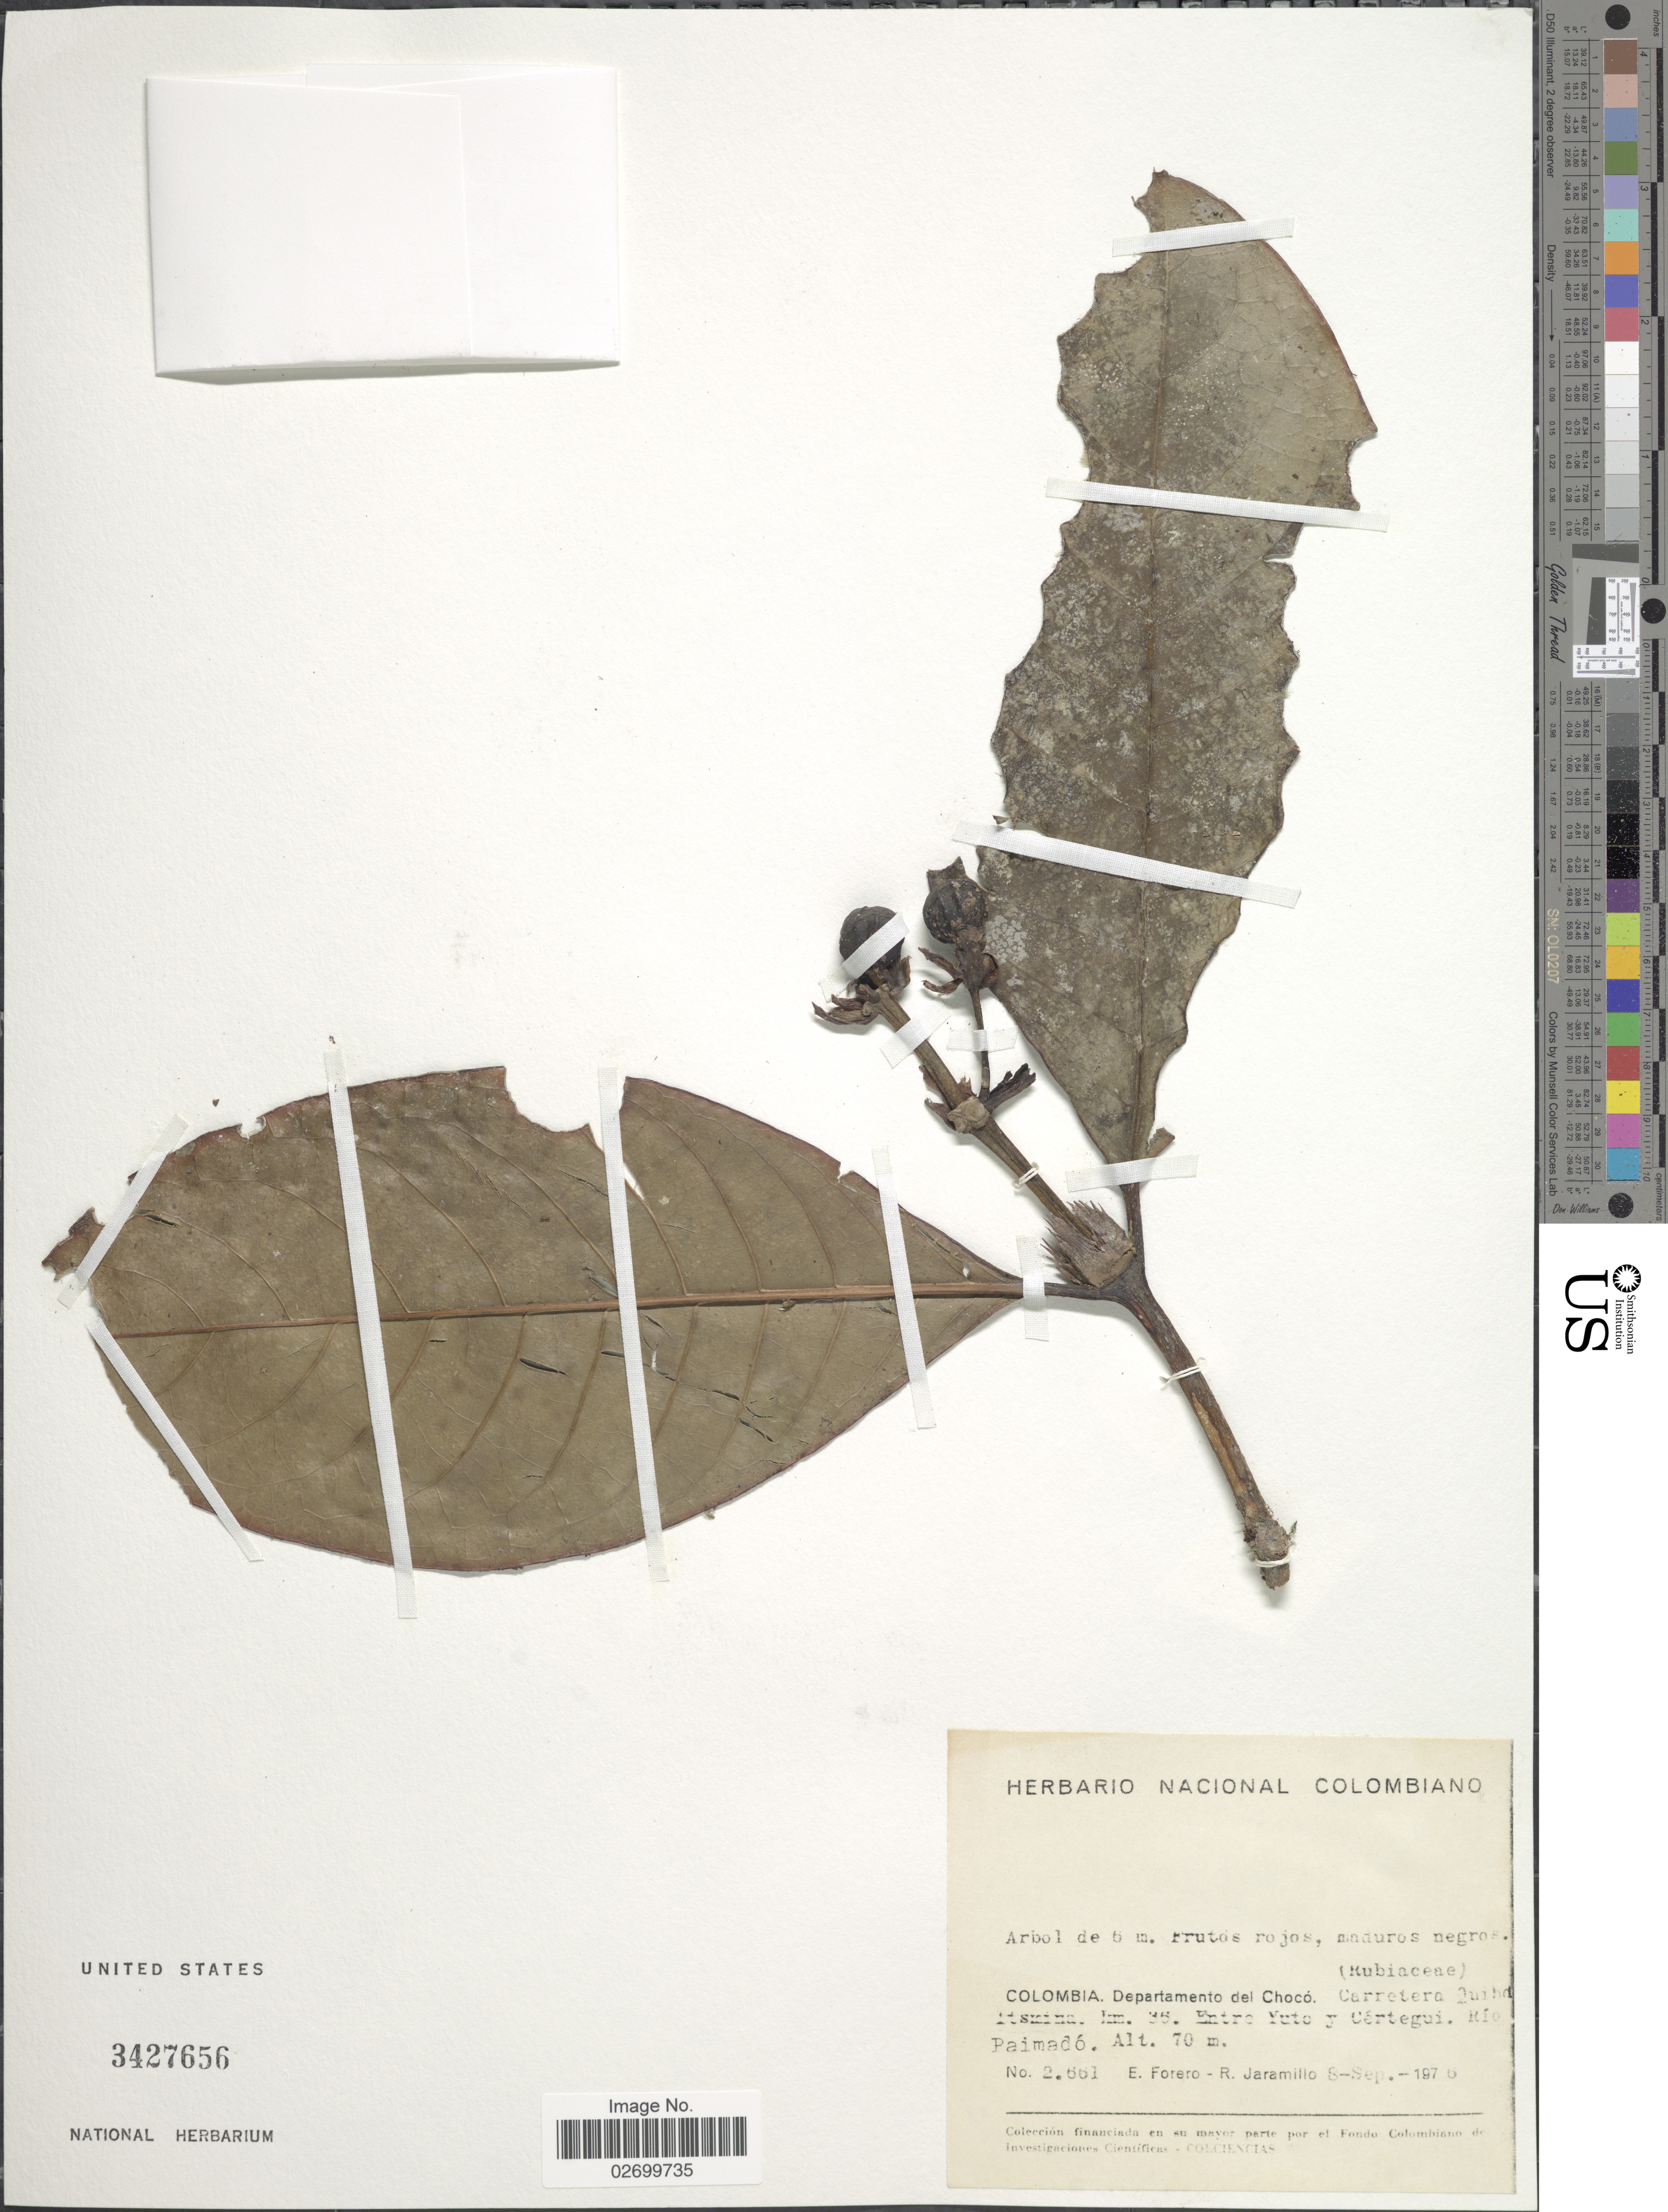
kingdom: Plantae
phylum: Tracheophyta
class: Magnoliopsida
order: Gentianales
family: Rubiaceae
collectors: E. Forero & R. Jaramillo M.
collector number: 2661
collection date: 1976-09-08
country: Colombia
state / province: Chocó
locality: Departamento del Choco. Carretera Quibdo-Itsmina. km. 36. Entre Yute y Certegui. Rio Paimado.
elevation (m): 70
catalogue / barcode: US 3427656